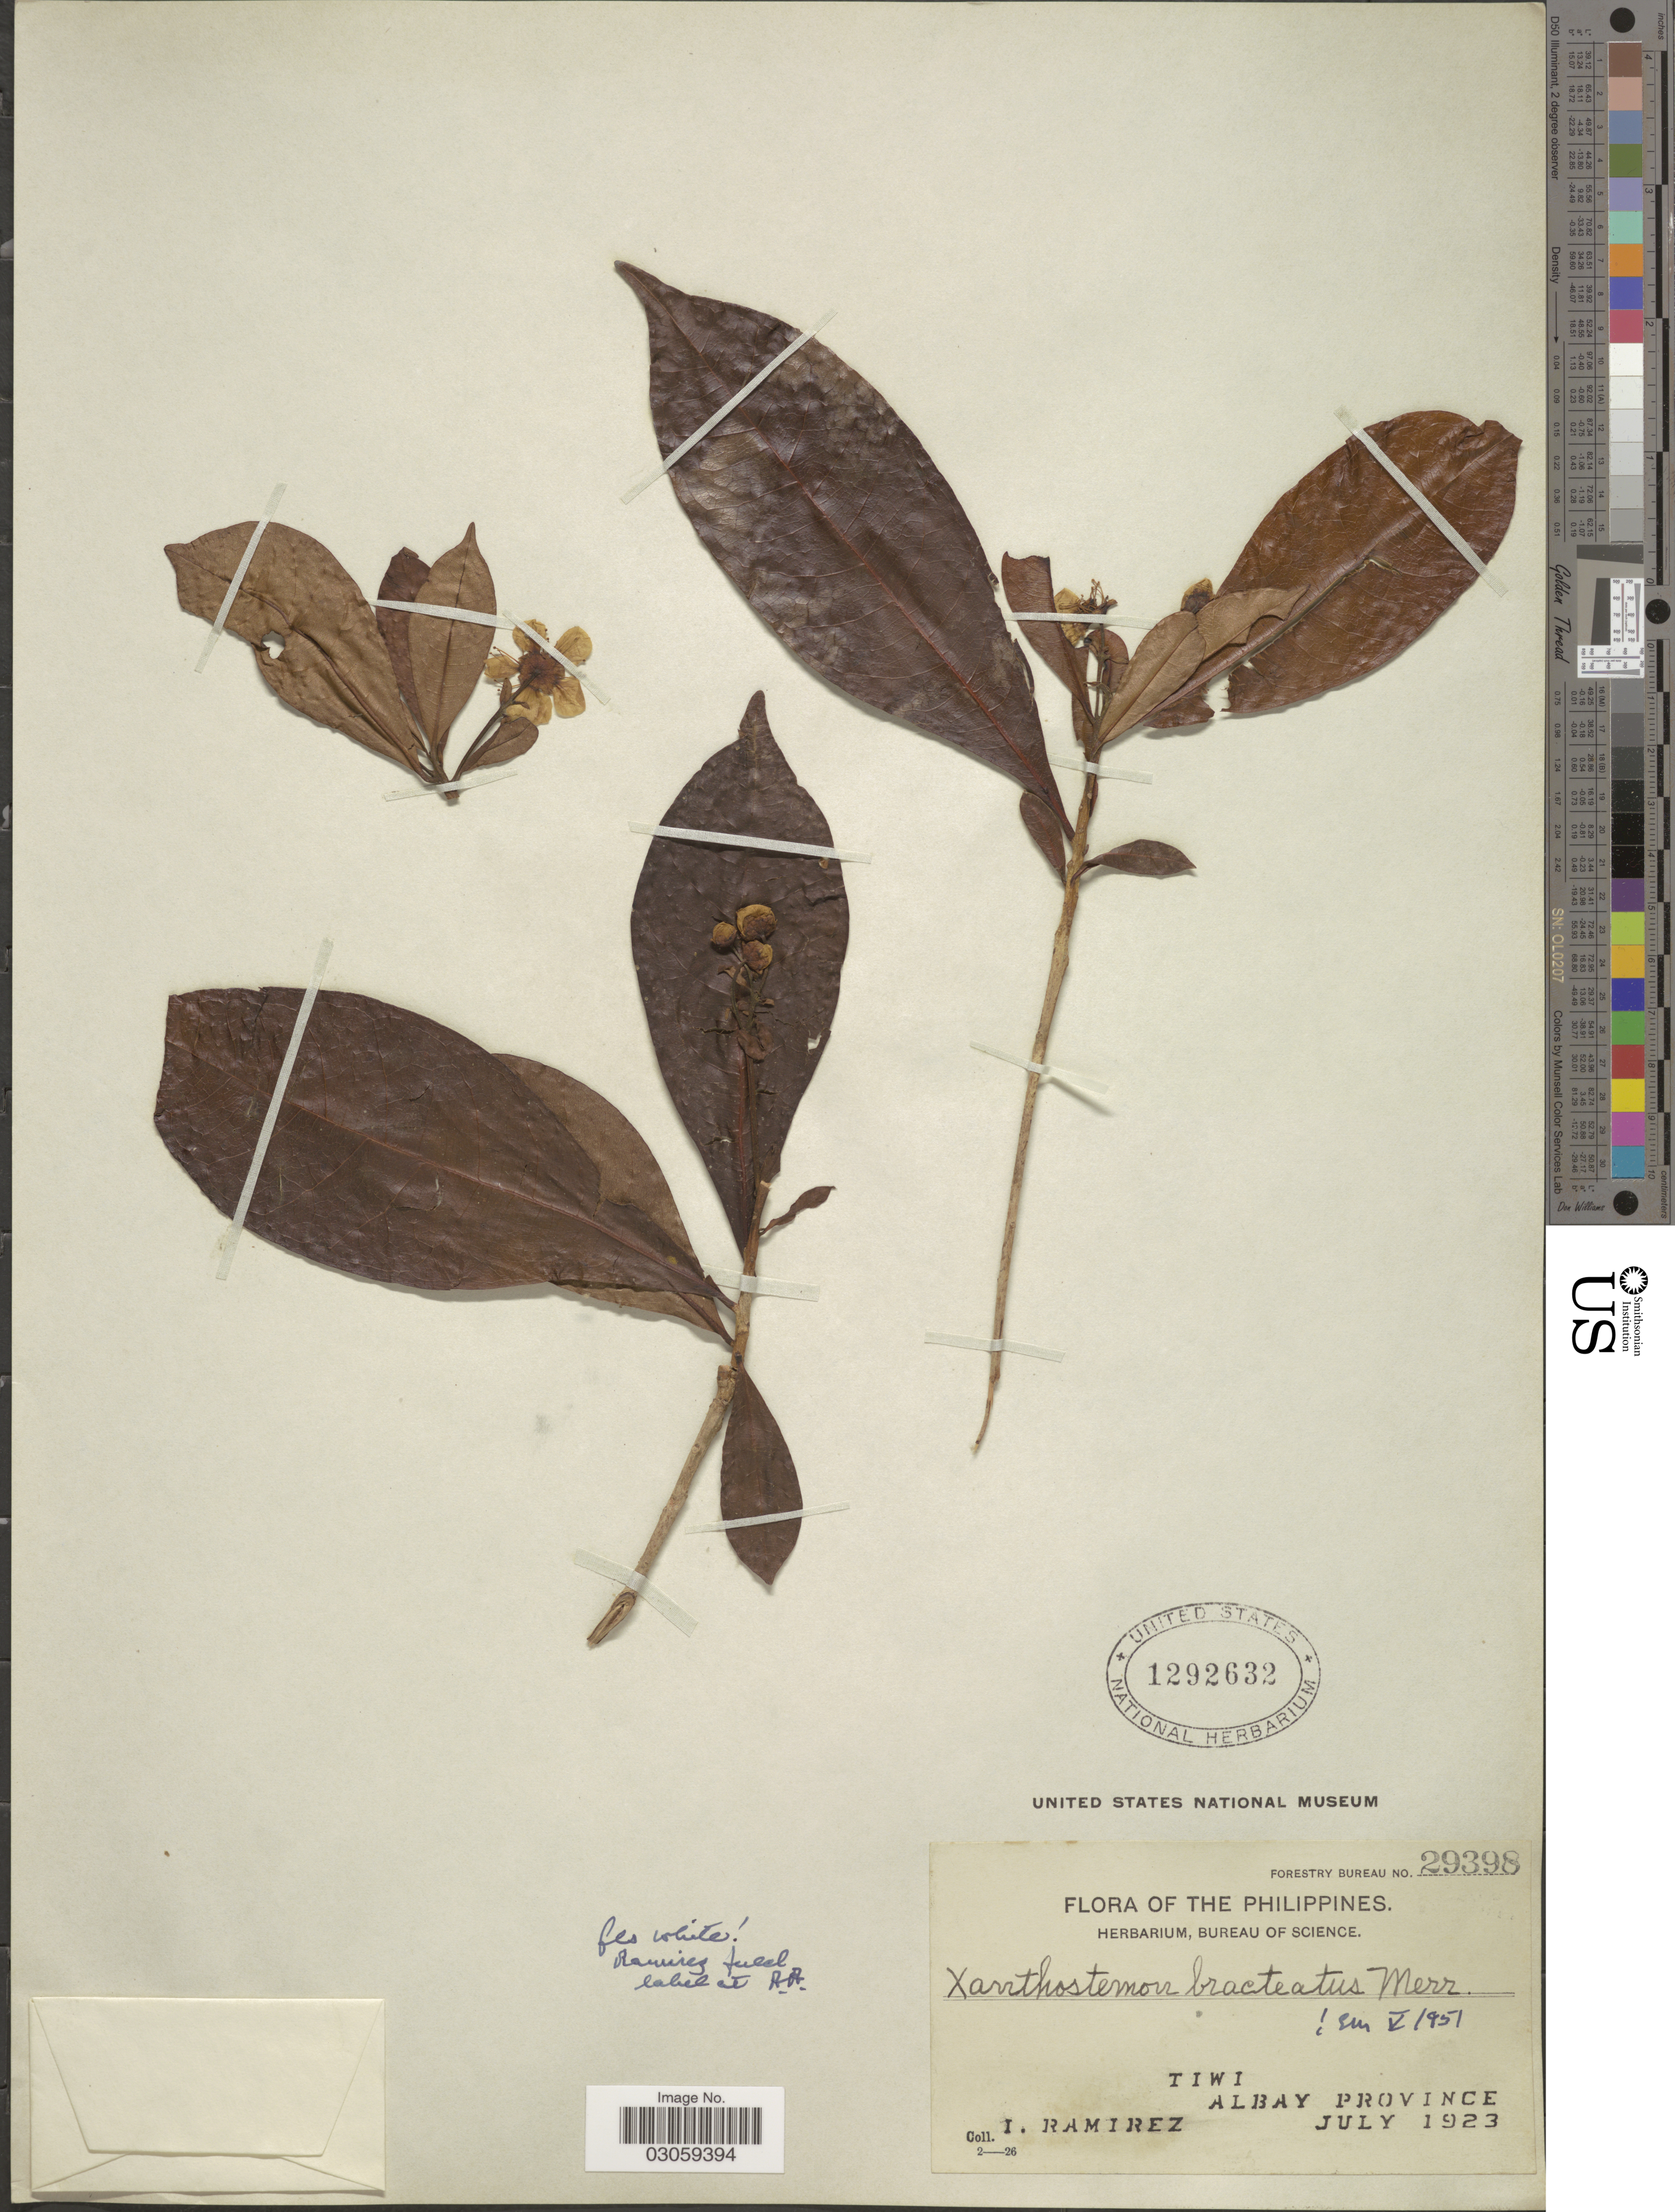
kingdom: Plantae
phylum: Tracheophyta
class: Magnoliopsida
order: Myrtales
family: Myrtaceae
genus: Xanthostemon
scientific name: Xanthostemon bracteatus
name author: Merr.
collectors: I. Ramírez M.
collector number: Forestry Bureau 29398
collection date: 1923-07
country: Philippines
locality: Tiwi. Albay Province.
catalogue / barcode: US 1292632